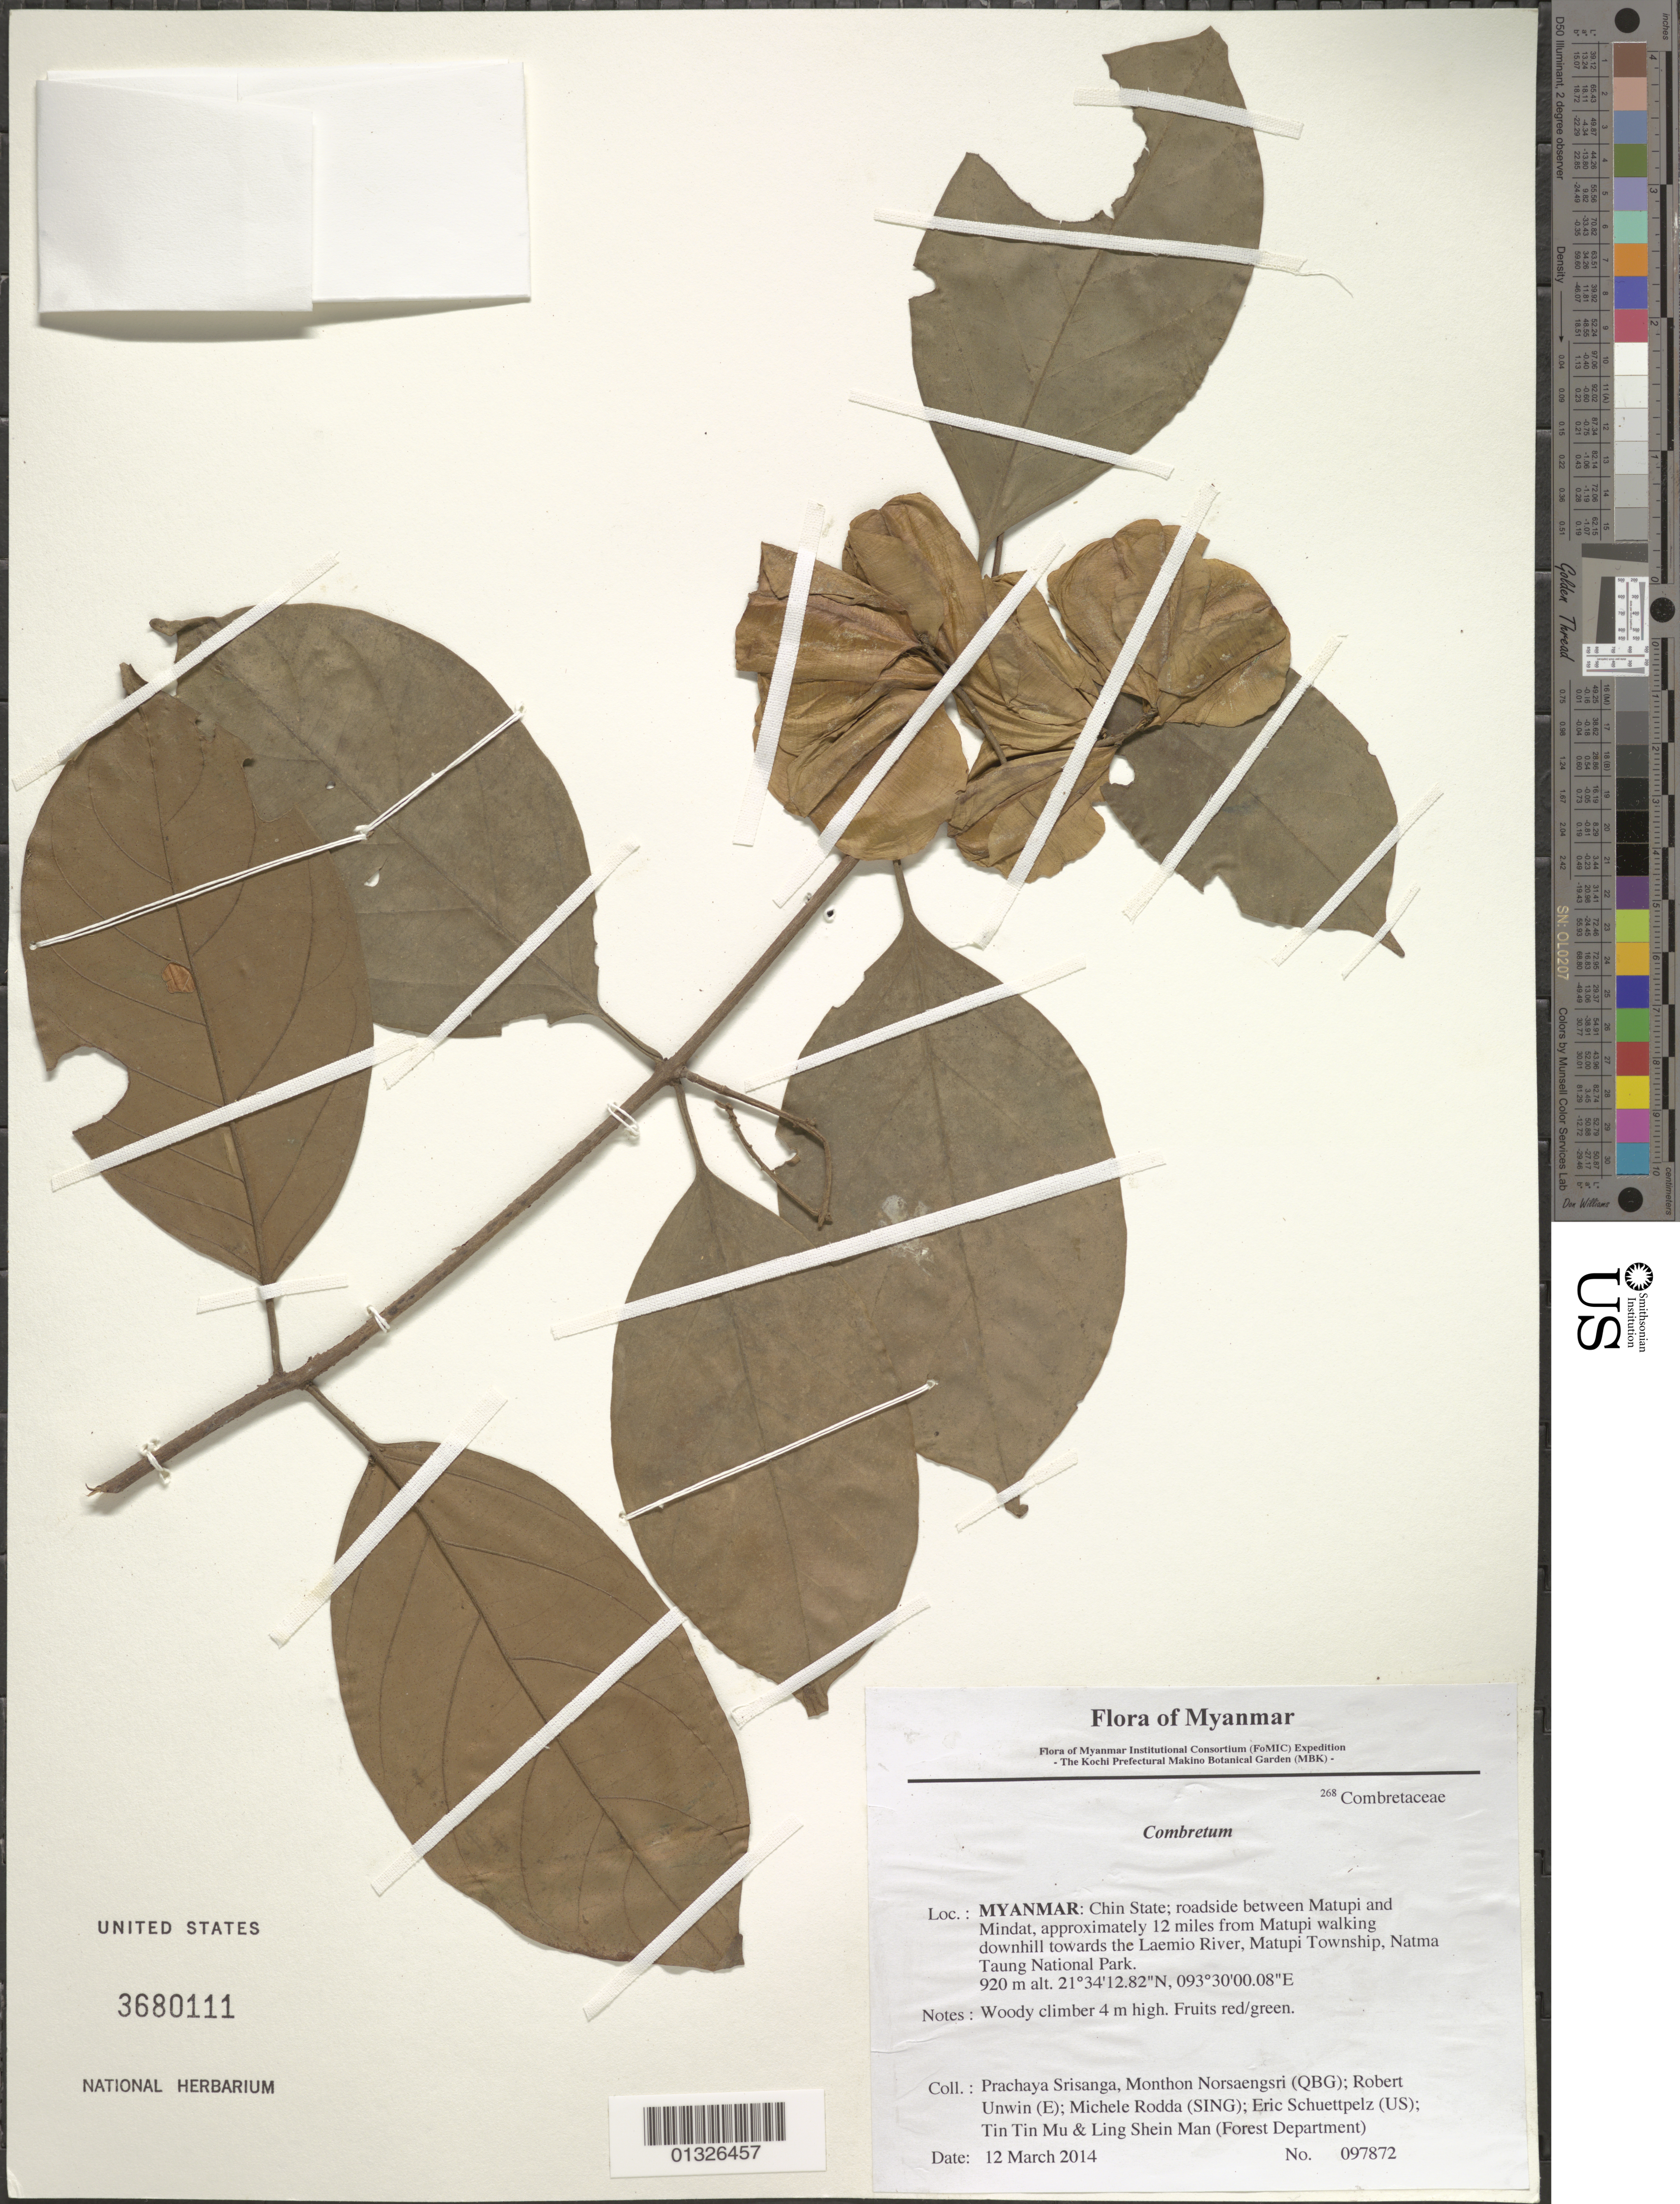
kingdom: Plantae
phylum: Tracheophyta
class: Magnoliopsida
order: Myrtales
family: Combretaceae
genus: Combretum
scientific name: Combretum sp.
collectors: P. Srisanga, M. Norsaengsri, R. Unwin, M. Rodda, E. Schuettpelz, Tin Tin Mu & Ling Shein Man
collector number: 97872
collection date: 2014-03-12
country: Myanmar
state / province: Chin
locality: Roadside between Matupi and Mindat, approximately 12 miles from Matupi walking downhill towards the Laemio River, Matupi Township, Natma Taung National Park.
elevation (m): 920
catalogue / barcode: US 3680111